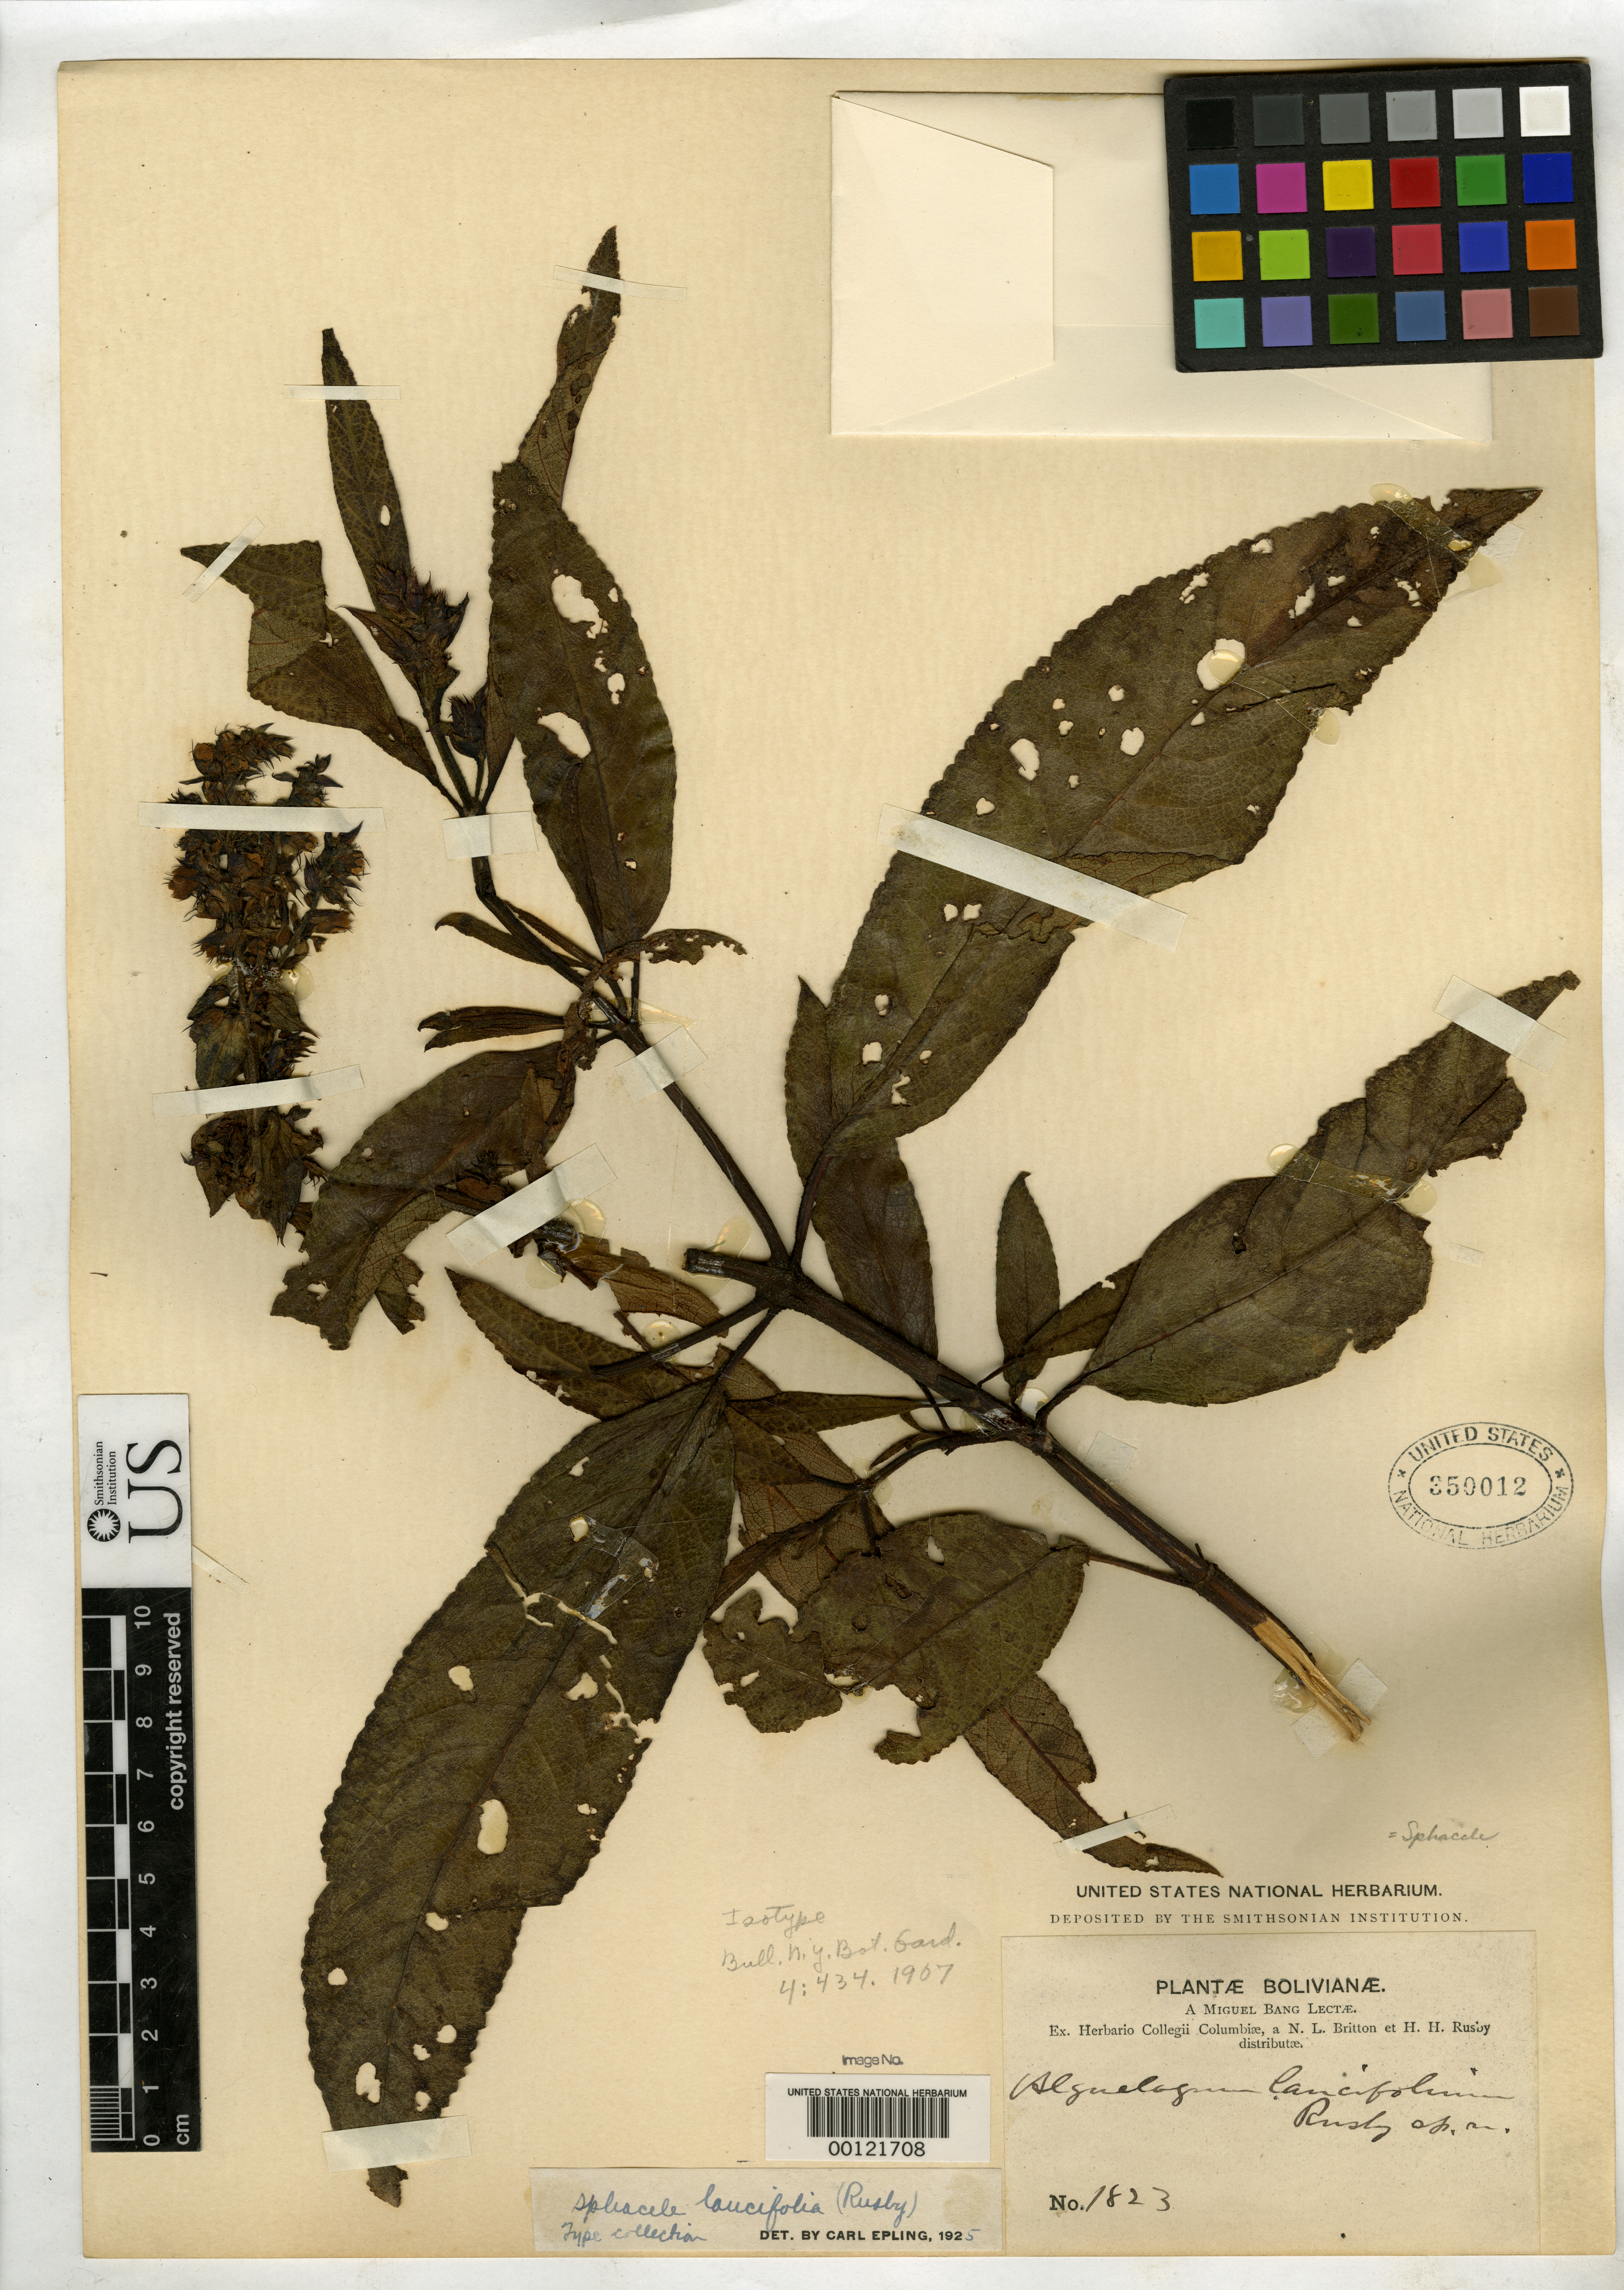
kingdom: Plantae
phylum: Tracheophyta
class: Magnoliopsida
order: Lamiales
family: Lamiaceae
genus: Alguelaguen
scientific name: Alguelaguen lancifolium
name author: Rusby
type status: Isotype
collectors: M. Bang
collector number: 1823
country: Bolivia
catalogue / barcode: US 350012